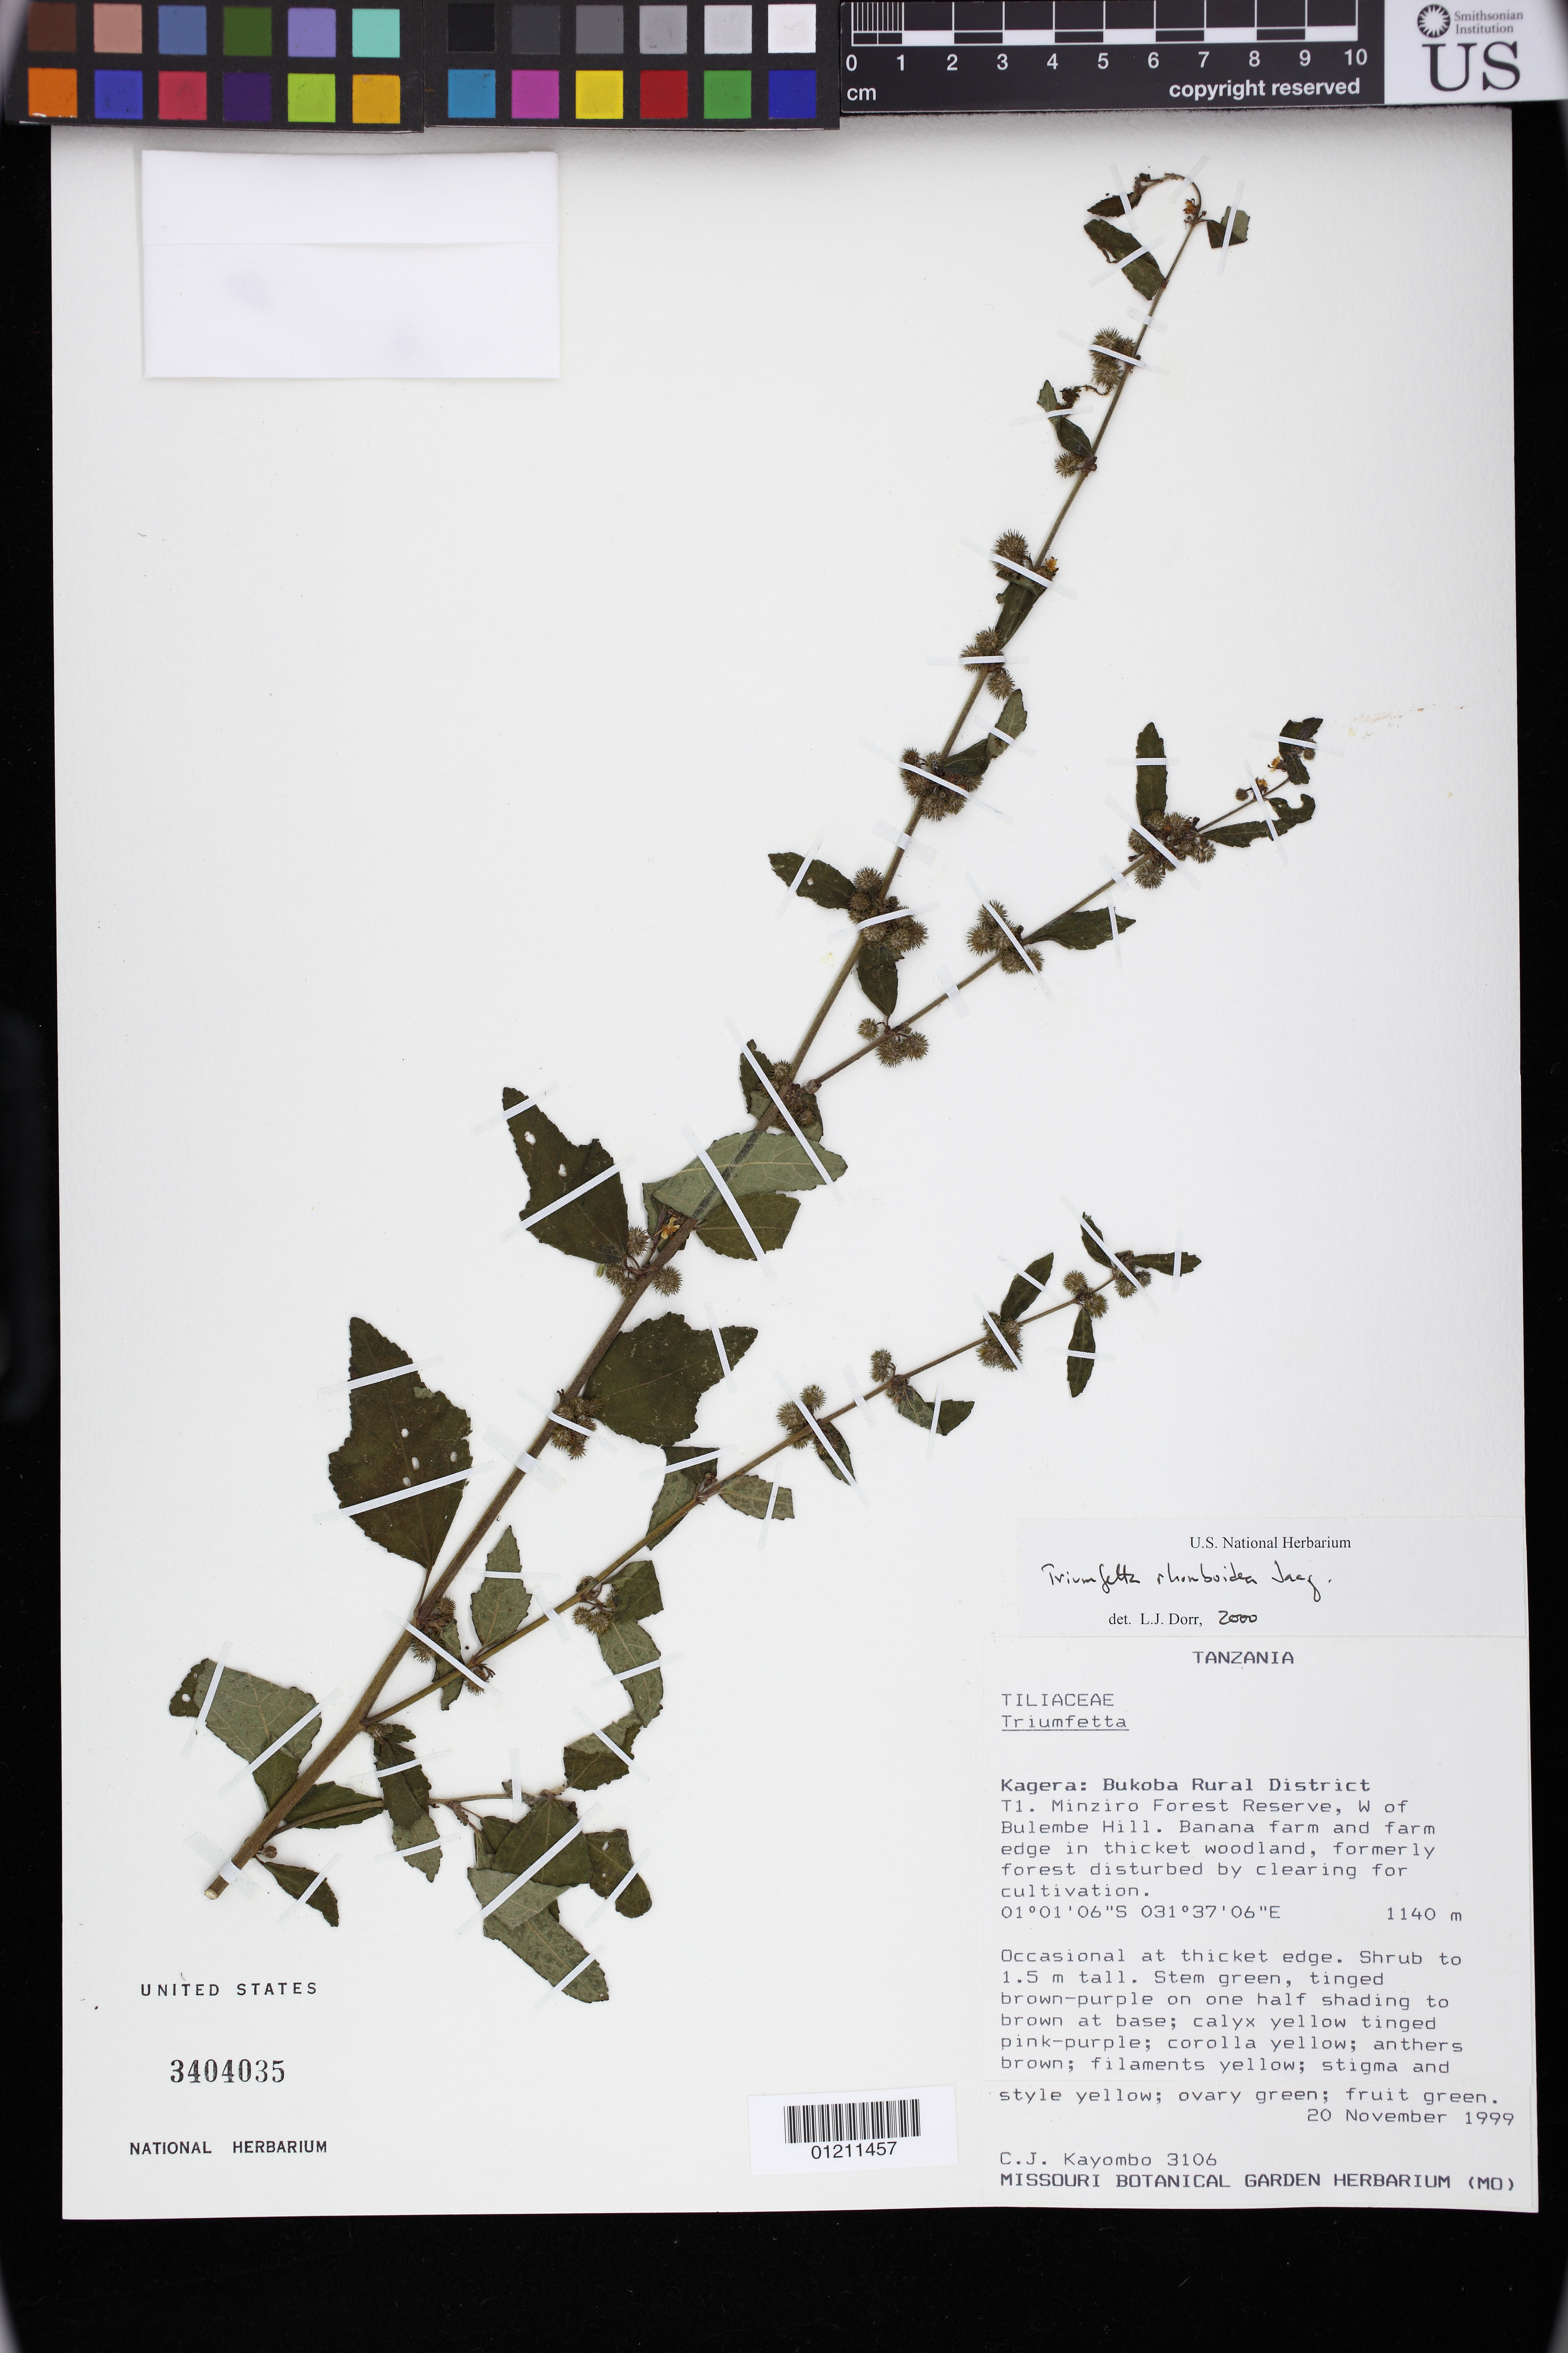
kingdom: Plantae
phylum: Tracheophyta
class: Magnoliopsida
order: Malvales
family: Malvaceae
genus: Triumfetta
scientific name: Triumfetta rhomboidea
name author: Jacq.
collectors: C. J. Kayombo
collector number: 3106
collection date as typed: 20 Nov 1999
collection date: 1999-11-20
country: Tanzania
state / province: Kagera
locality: Kagera: Bukoba Rural District. T1. Minziro Forest Reserve, W of Bulembe Hill. Banana farm and farm edge in thicket woodland, formerly forest disturbed by clearing for cultivation.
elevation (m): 1140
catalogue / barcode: US 3404035